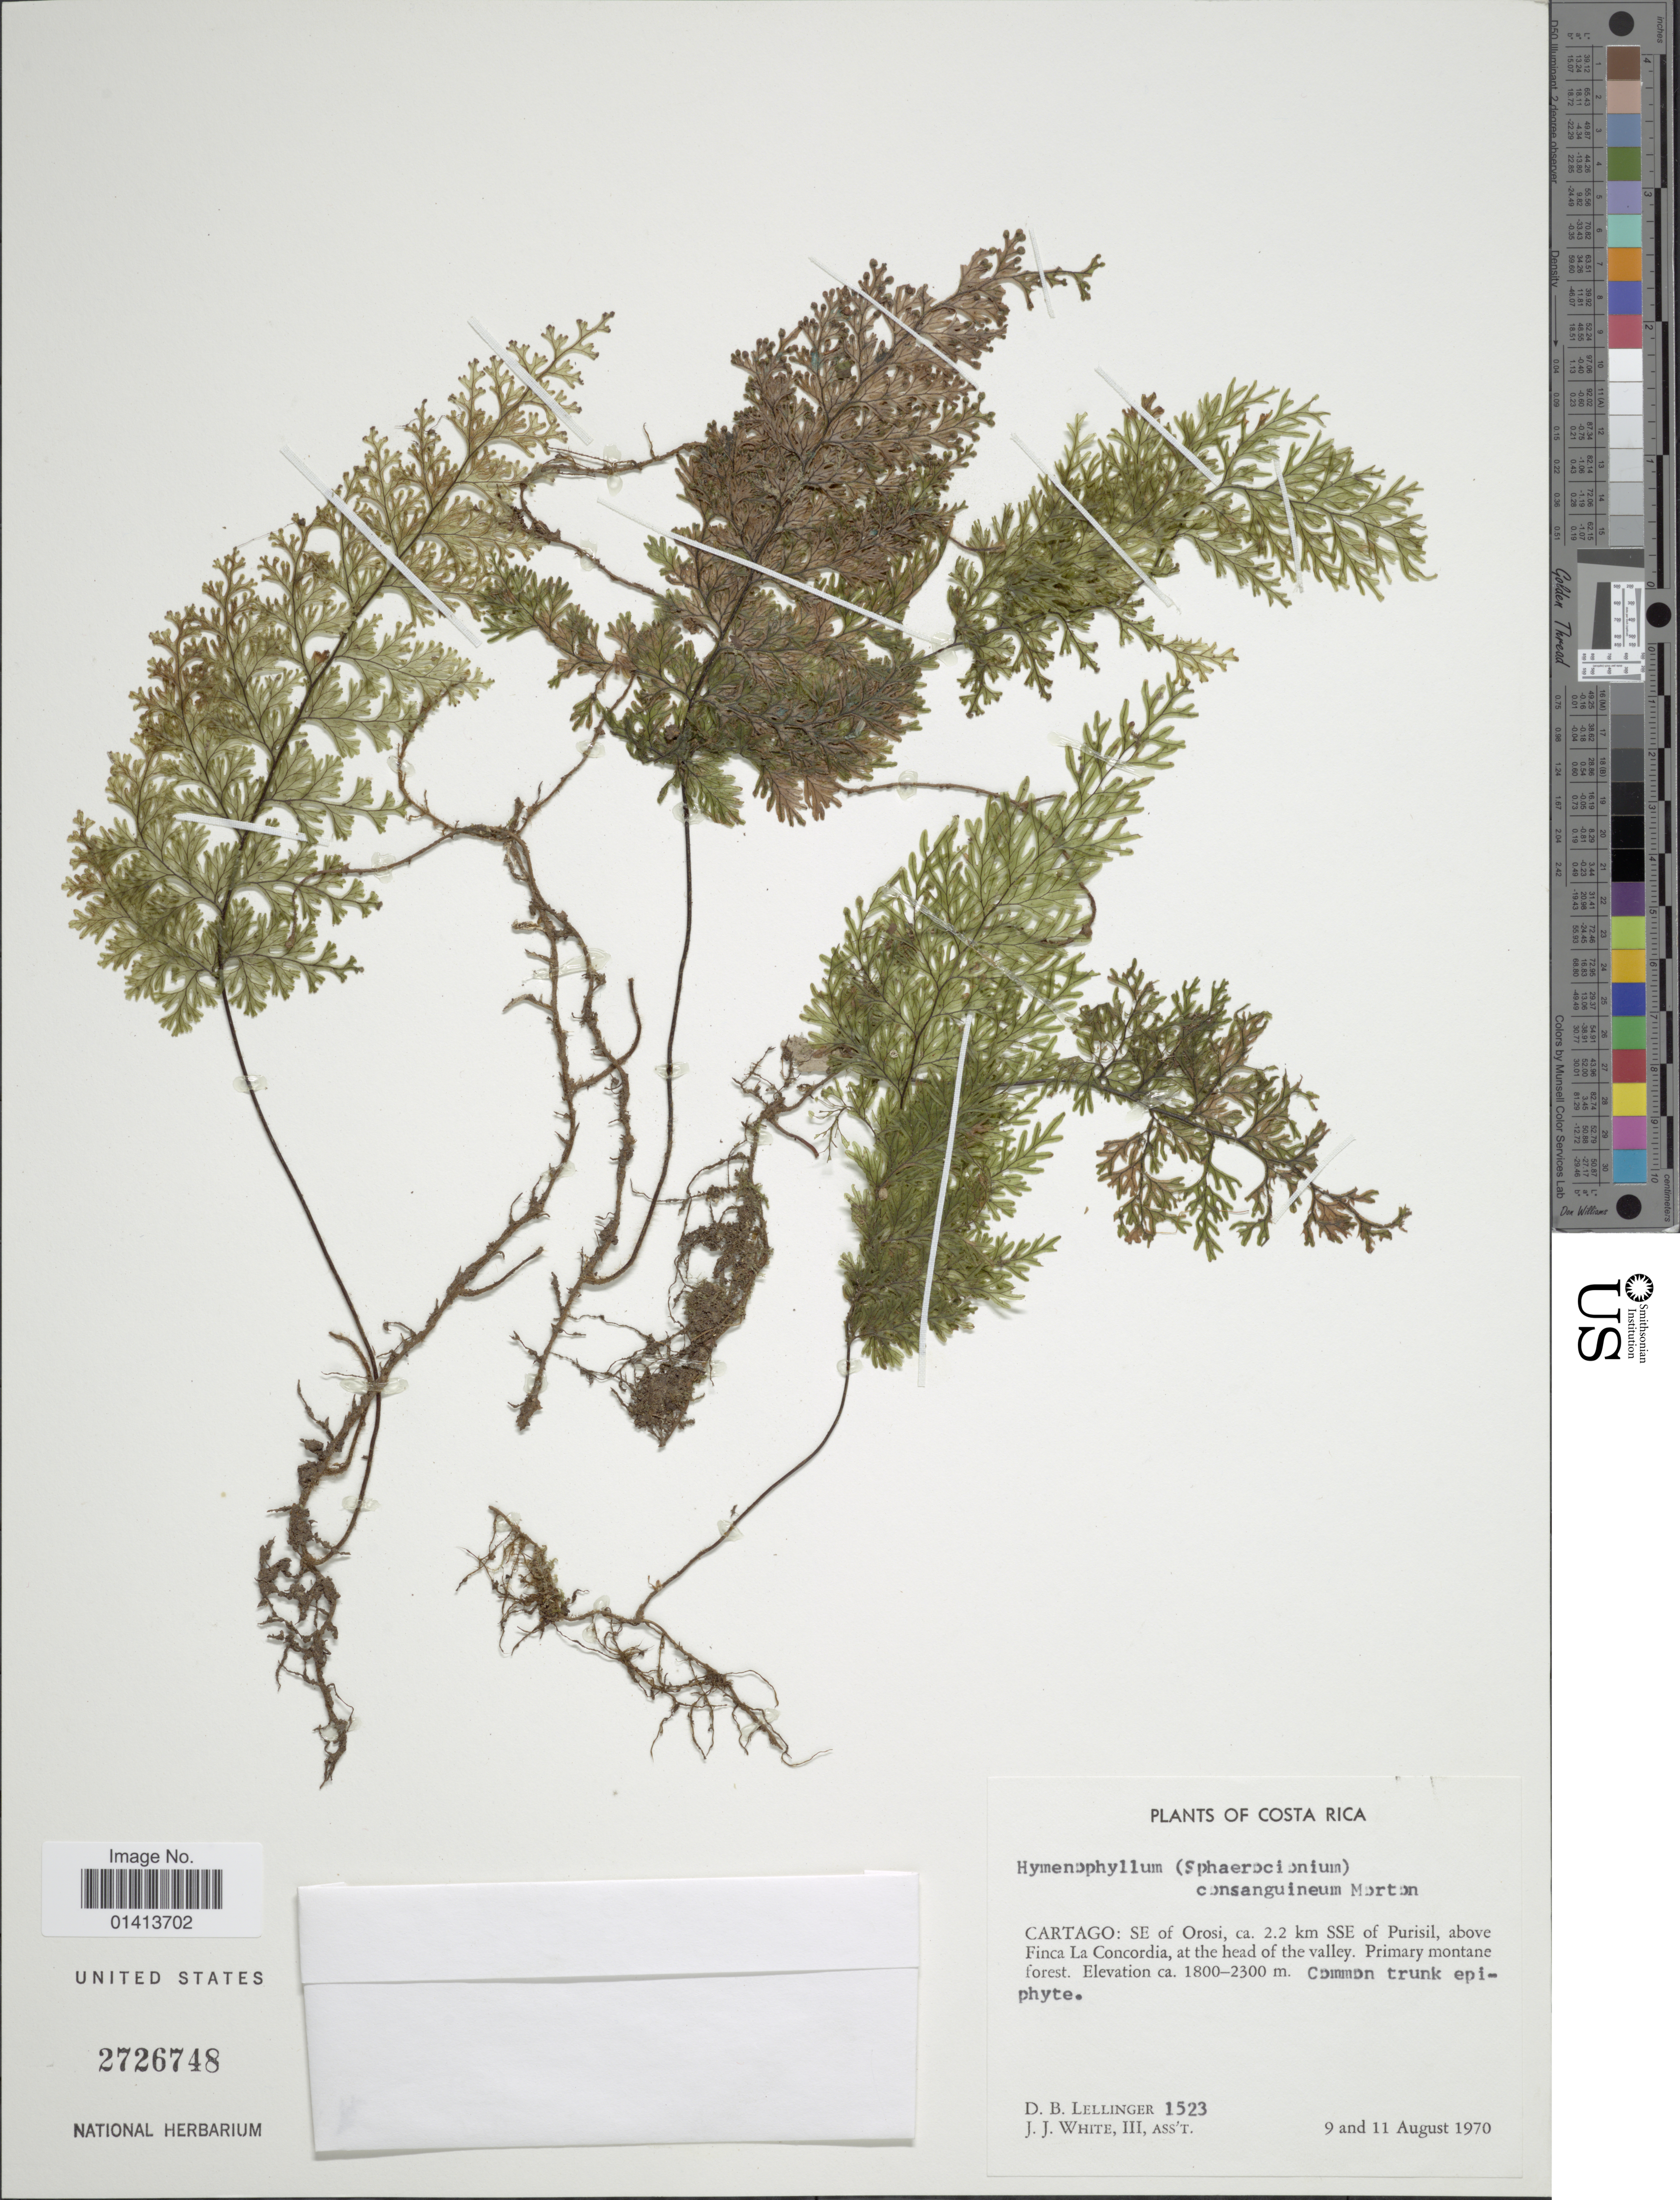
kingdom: Plantae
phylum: Tracheophyta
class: Polypodiopsida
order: Hymenophyllales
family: Hymenophyllaceae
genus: Hymenophyllum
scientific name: Hymenophyllum consanguineum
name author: C.V. Morton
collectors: D. B. Lellinger & J. J. White III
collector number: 1523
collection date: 1970-08-09/1970-08-11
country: Costa Rica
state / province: Cartago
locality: SE of Orosi, ca 2.2 km SSE of Purisil, above Finca La Concordia, at the head of the valley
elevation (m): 1800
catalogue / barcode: US 2726748